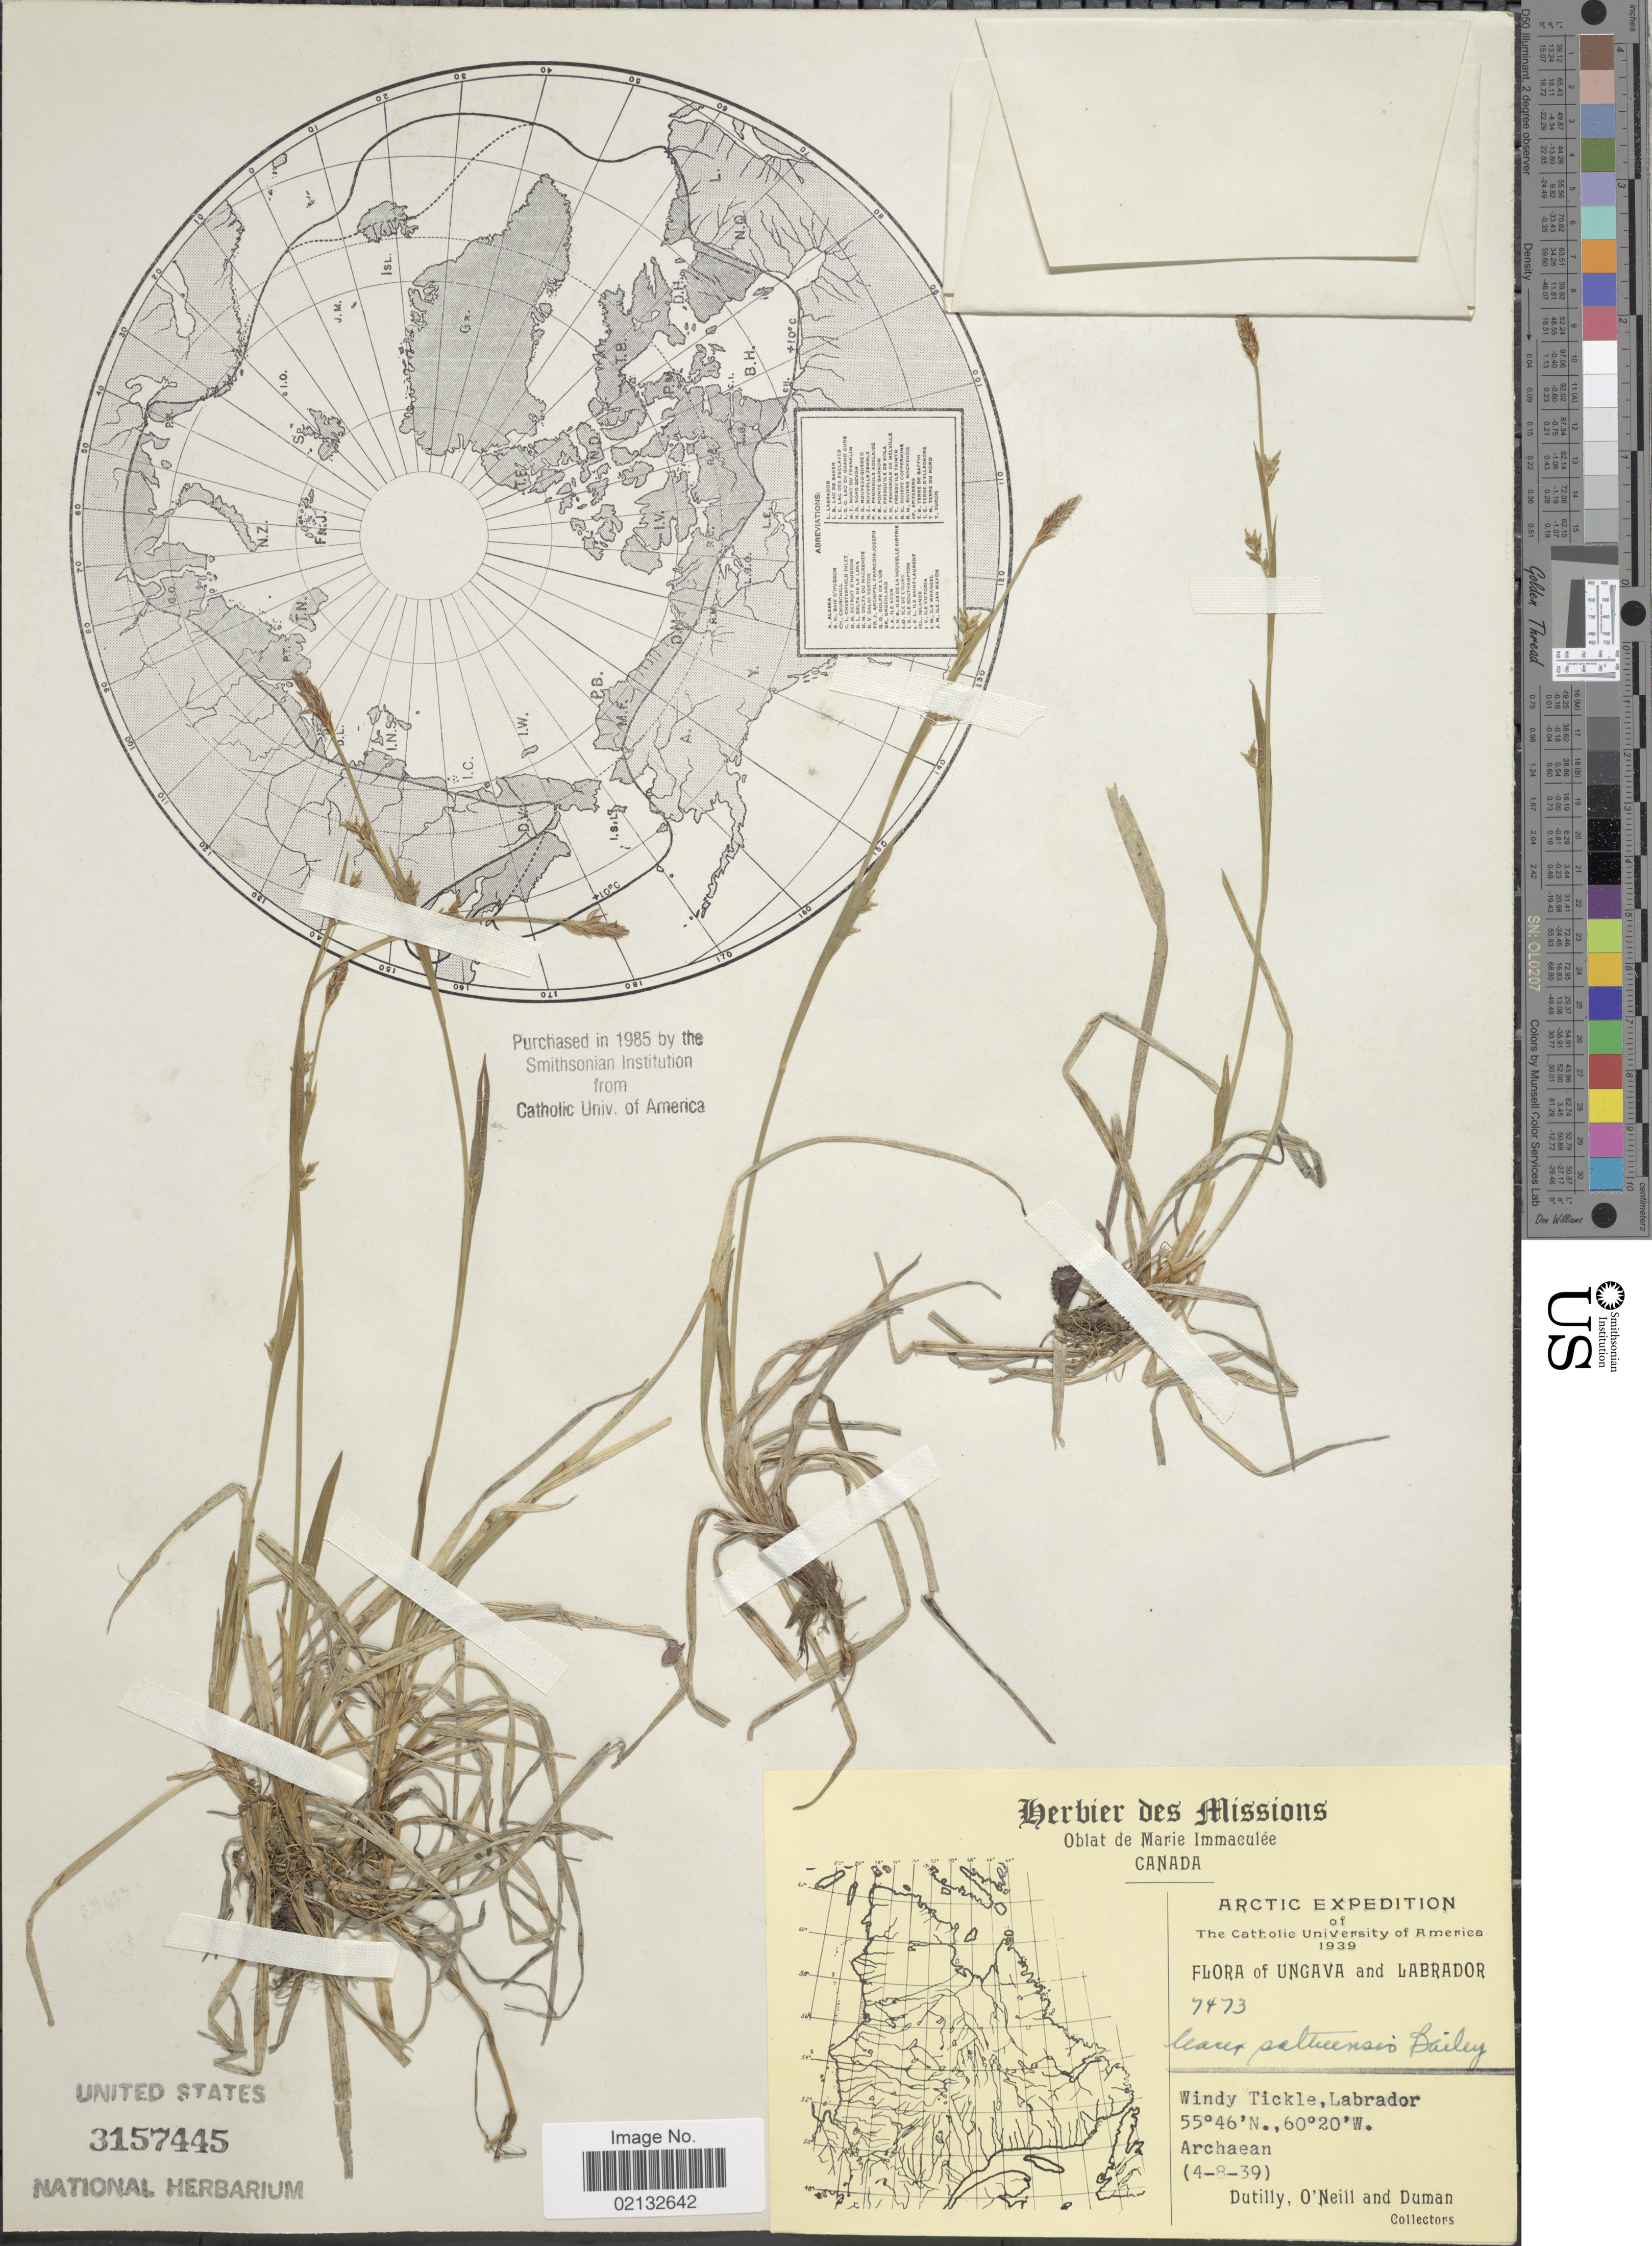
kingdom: Plantae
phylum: Tracheophyta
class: Liliopsida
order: Poales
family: Cyperaceae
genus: Carex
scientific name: Carex vaginata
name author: Tausch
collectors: -. Dutilly, O' Neill & -. Duman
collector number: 7473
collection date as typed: Transcribed d/m/y: 4/8/39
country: Canada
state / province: Newfoundland and Labrador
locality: Arctic. Windy Tickle, Labrador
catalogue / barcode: US 3157445